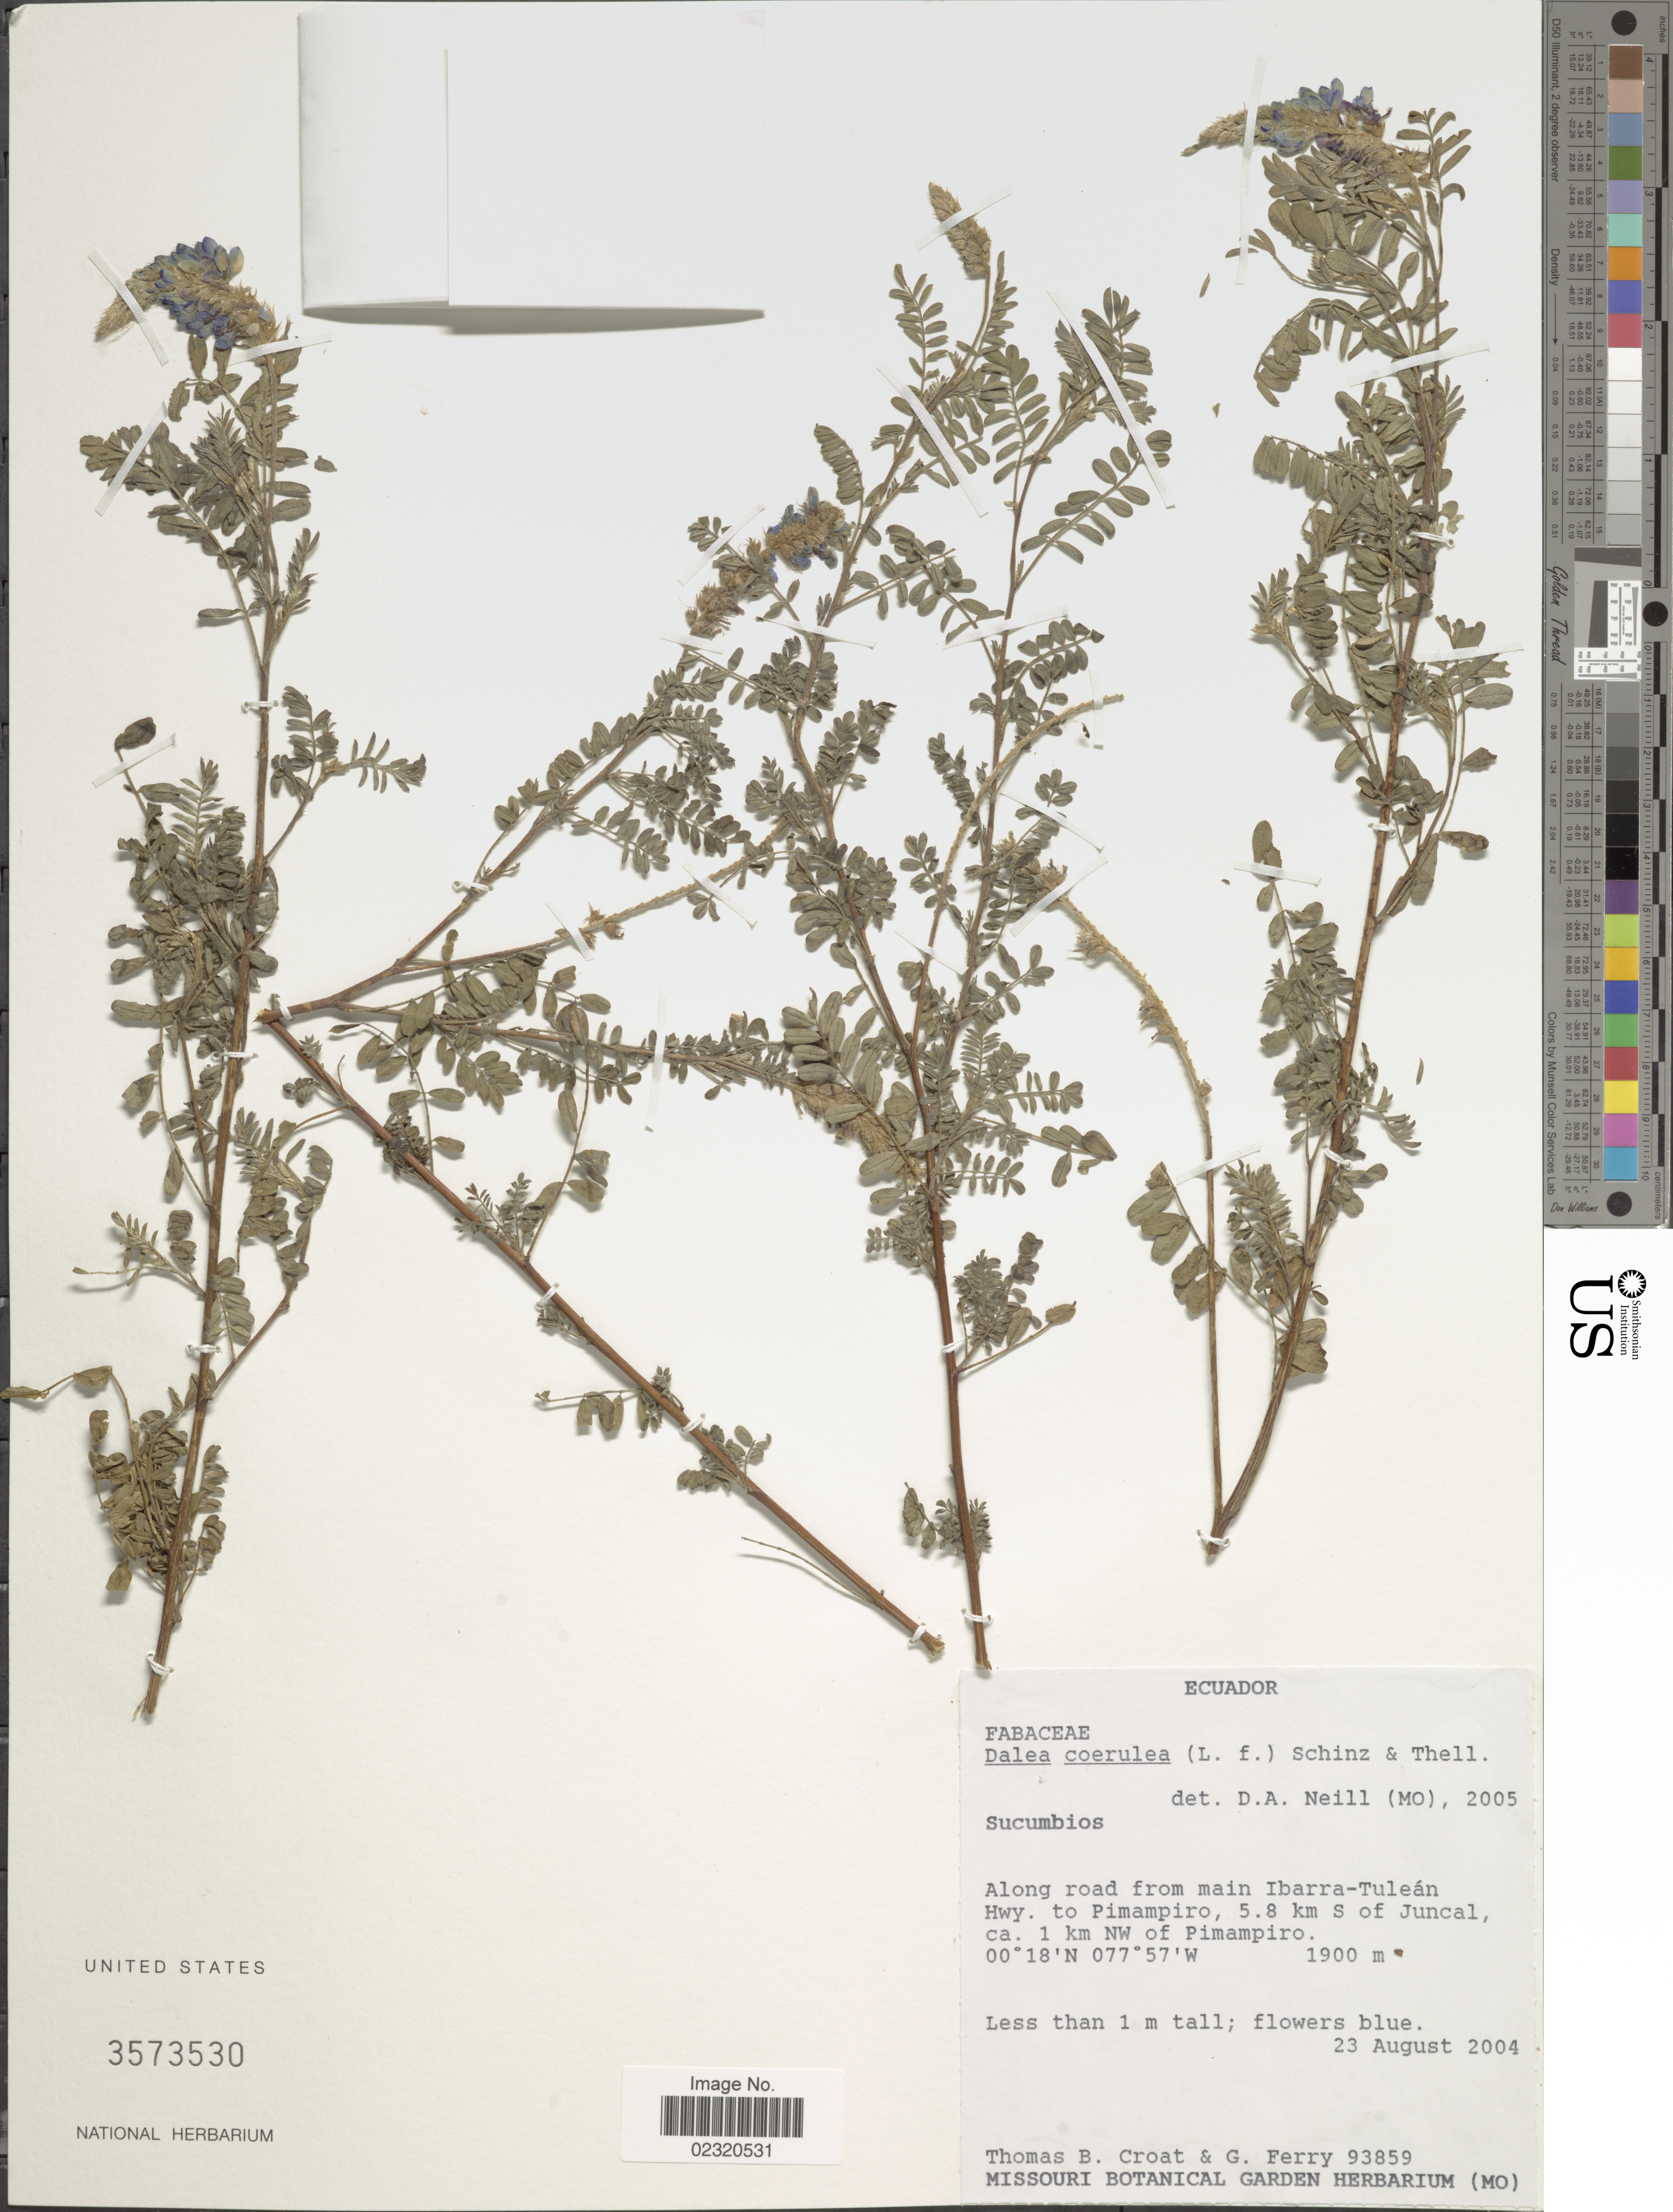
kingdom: Plantae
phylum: Tracheophyta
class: Magnoliopsida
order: Fabales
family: Fabaceae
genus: Dalea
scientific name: Dalea coerulea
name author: (L. f.) Schinz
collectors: T. B. Croat & G. Ferry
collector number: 93859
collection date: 2004-08-23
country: Ecuador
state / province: Sucumbíos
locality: Along road from main Ibarra-Tulean Hwy to Pimampiro, 5.8 km S of Juncal, ca 1 km NW of Pimampiro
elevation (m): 1900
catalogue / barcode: US 3573530